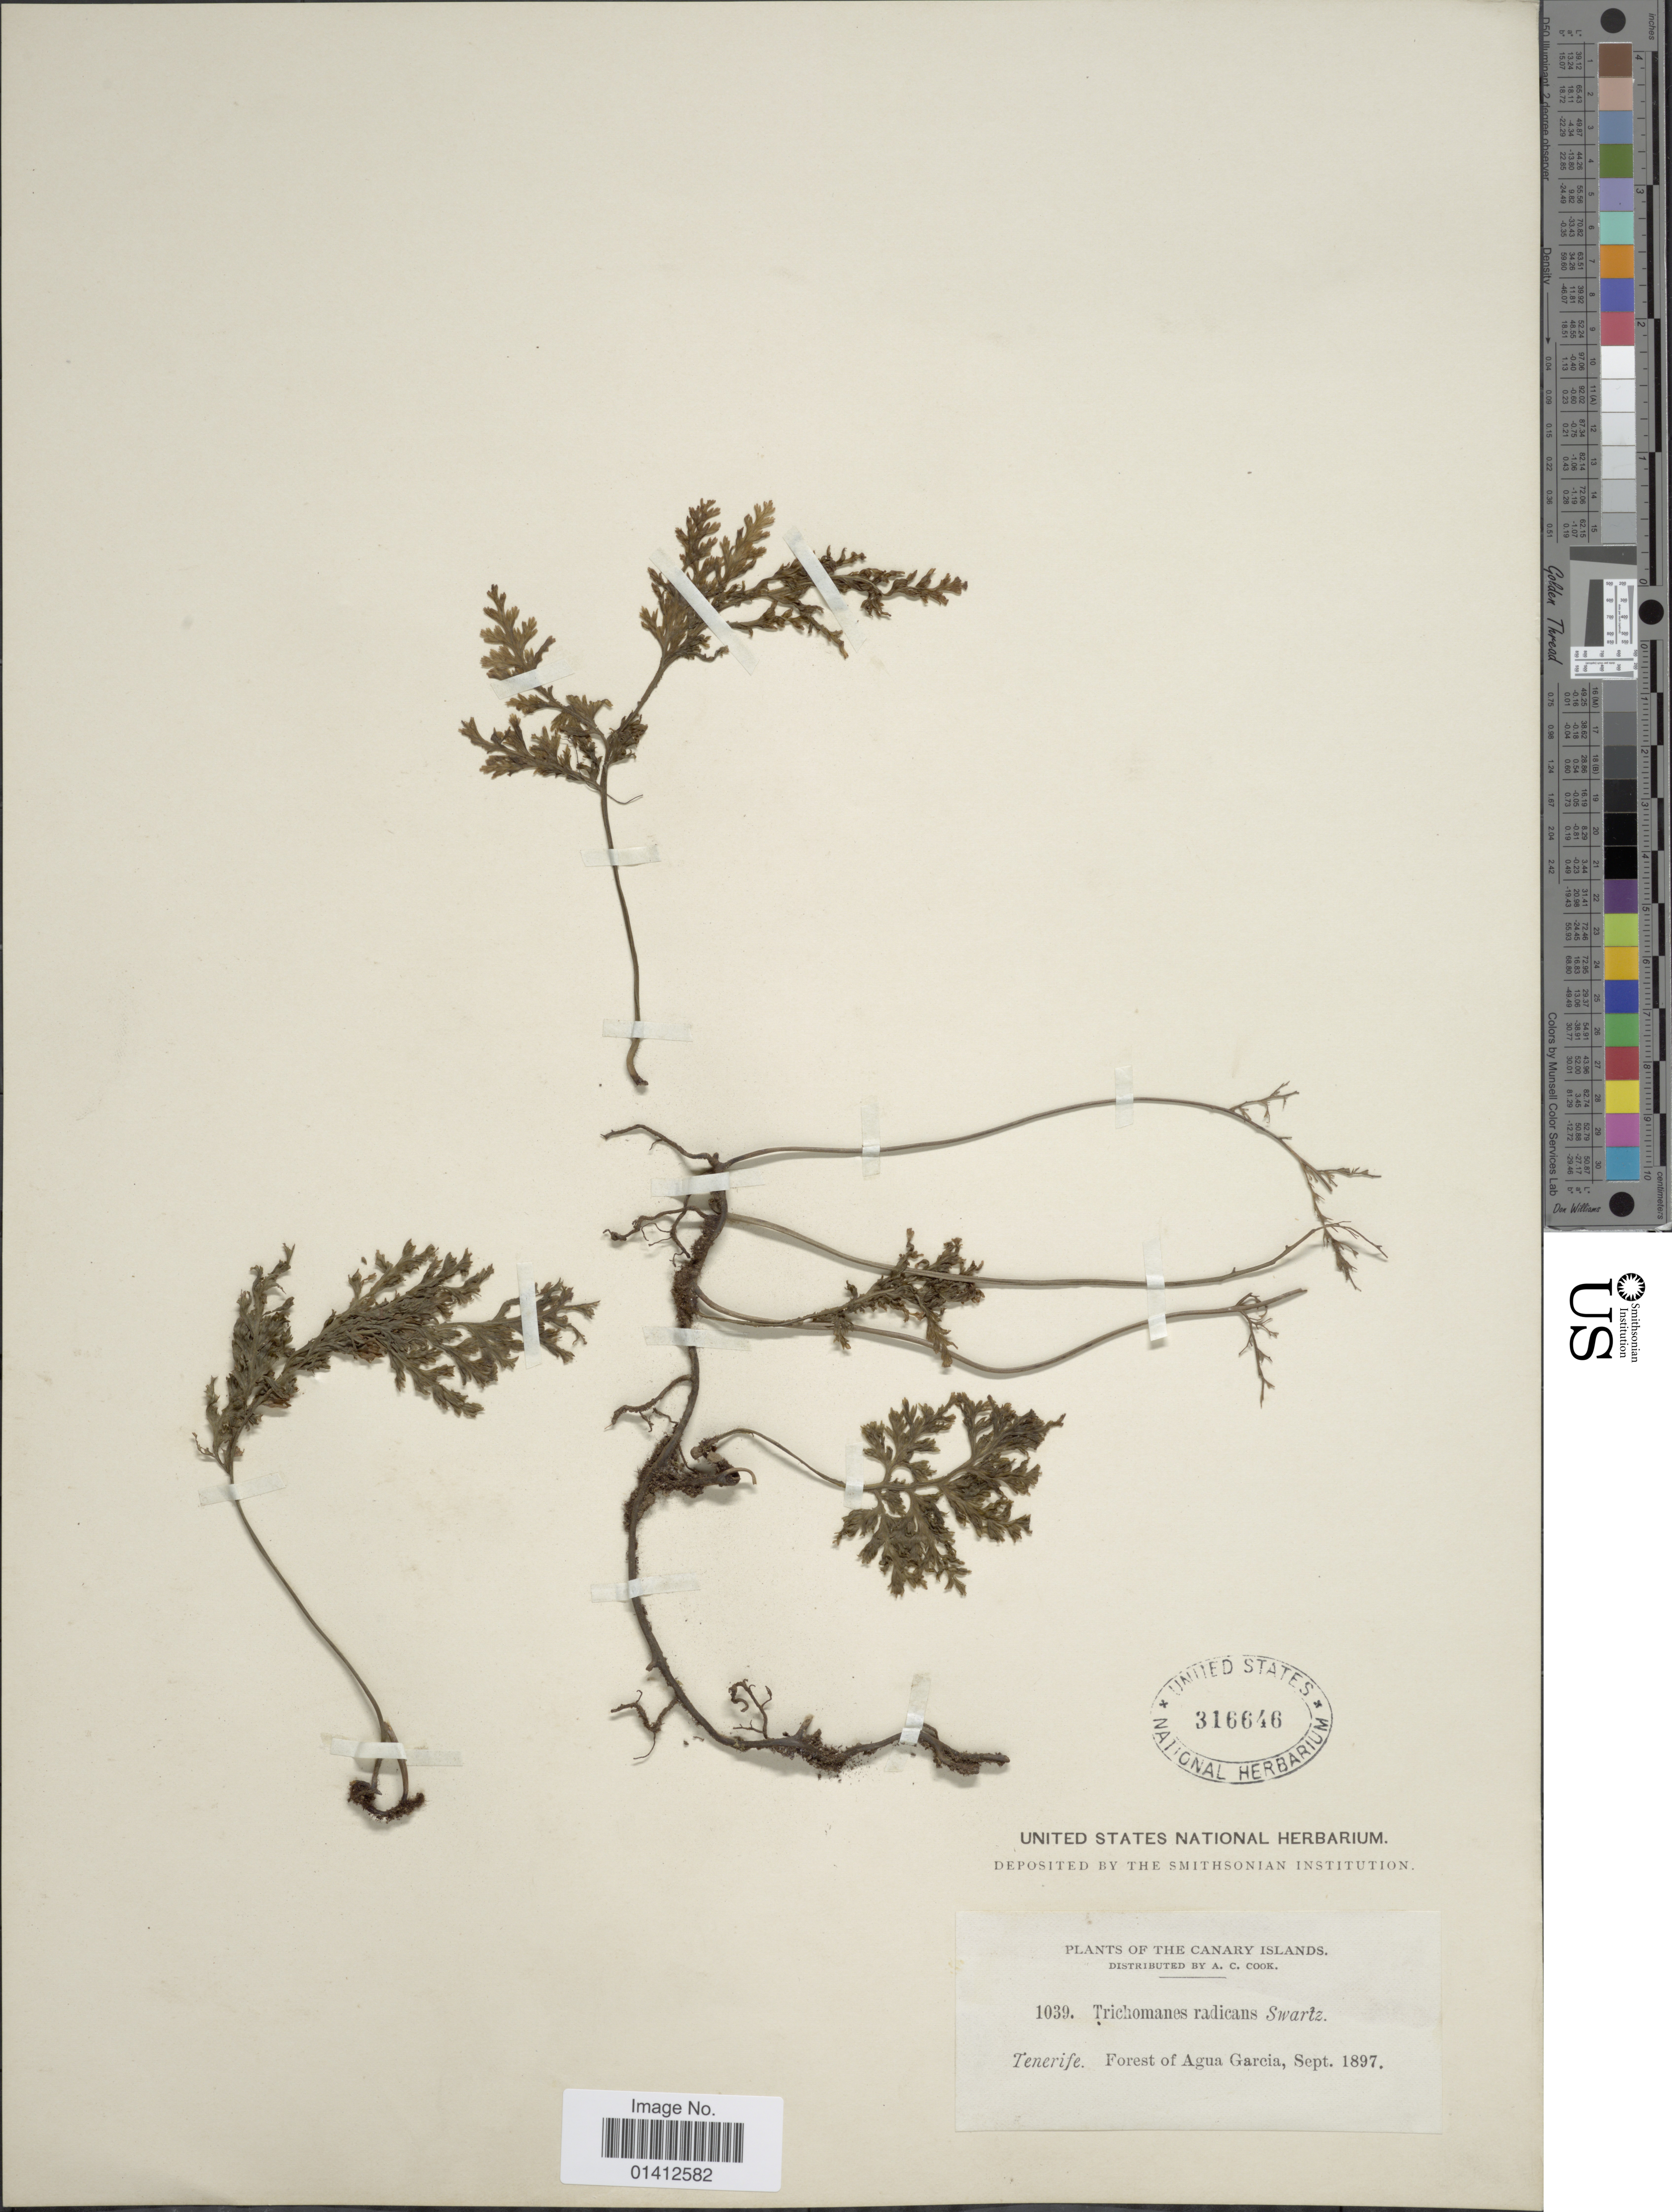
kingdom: Plantae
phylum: Tracheophyta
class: Polypodiopsida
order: Hymenophyllales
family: Hymenophyllaceae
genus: Vandenboschia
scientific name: Vandenboschia speciosa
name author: (Willd.) G. Kunkel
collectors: Alice C. Cook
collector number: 1039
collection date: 1897-09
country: Spain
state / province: Canarias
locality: Tenerife. Forest of Agua Garcia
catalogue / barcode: US 316646